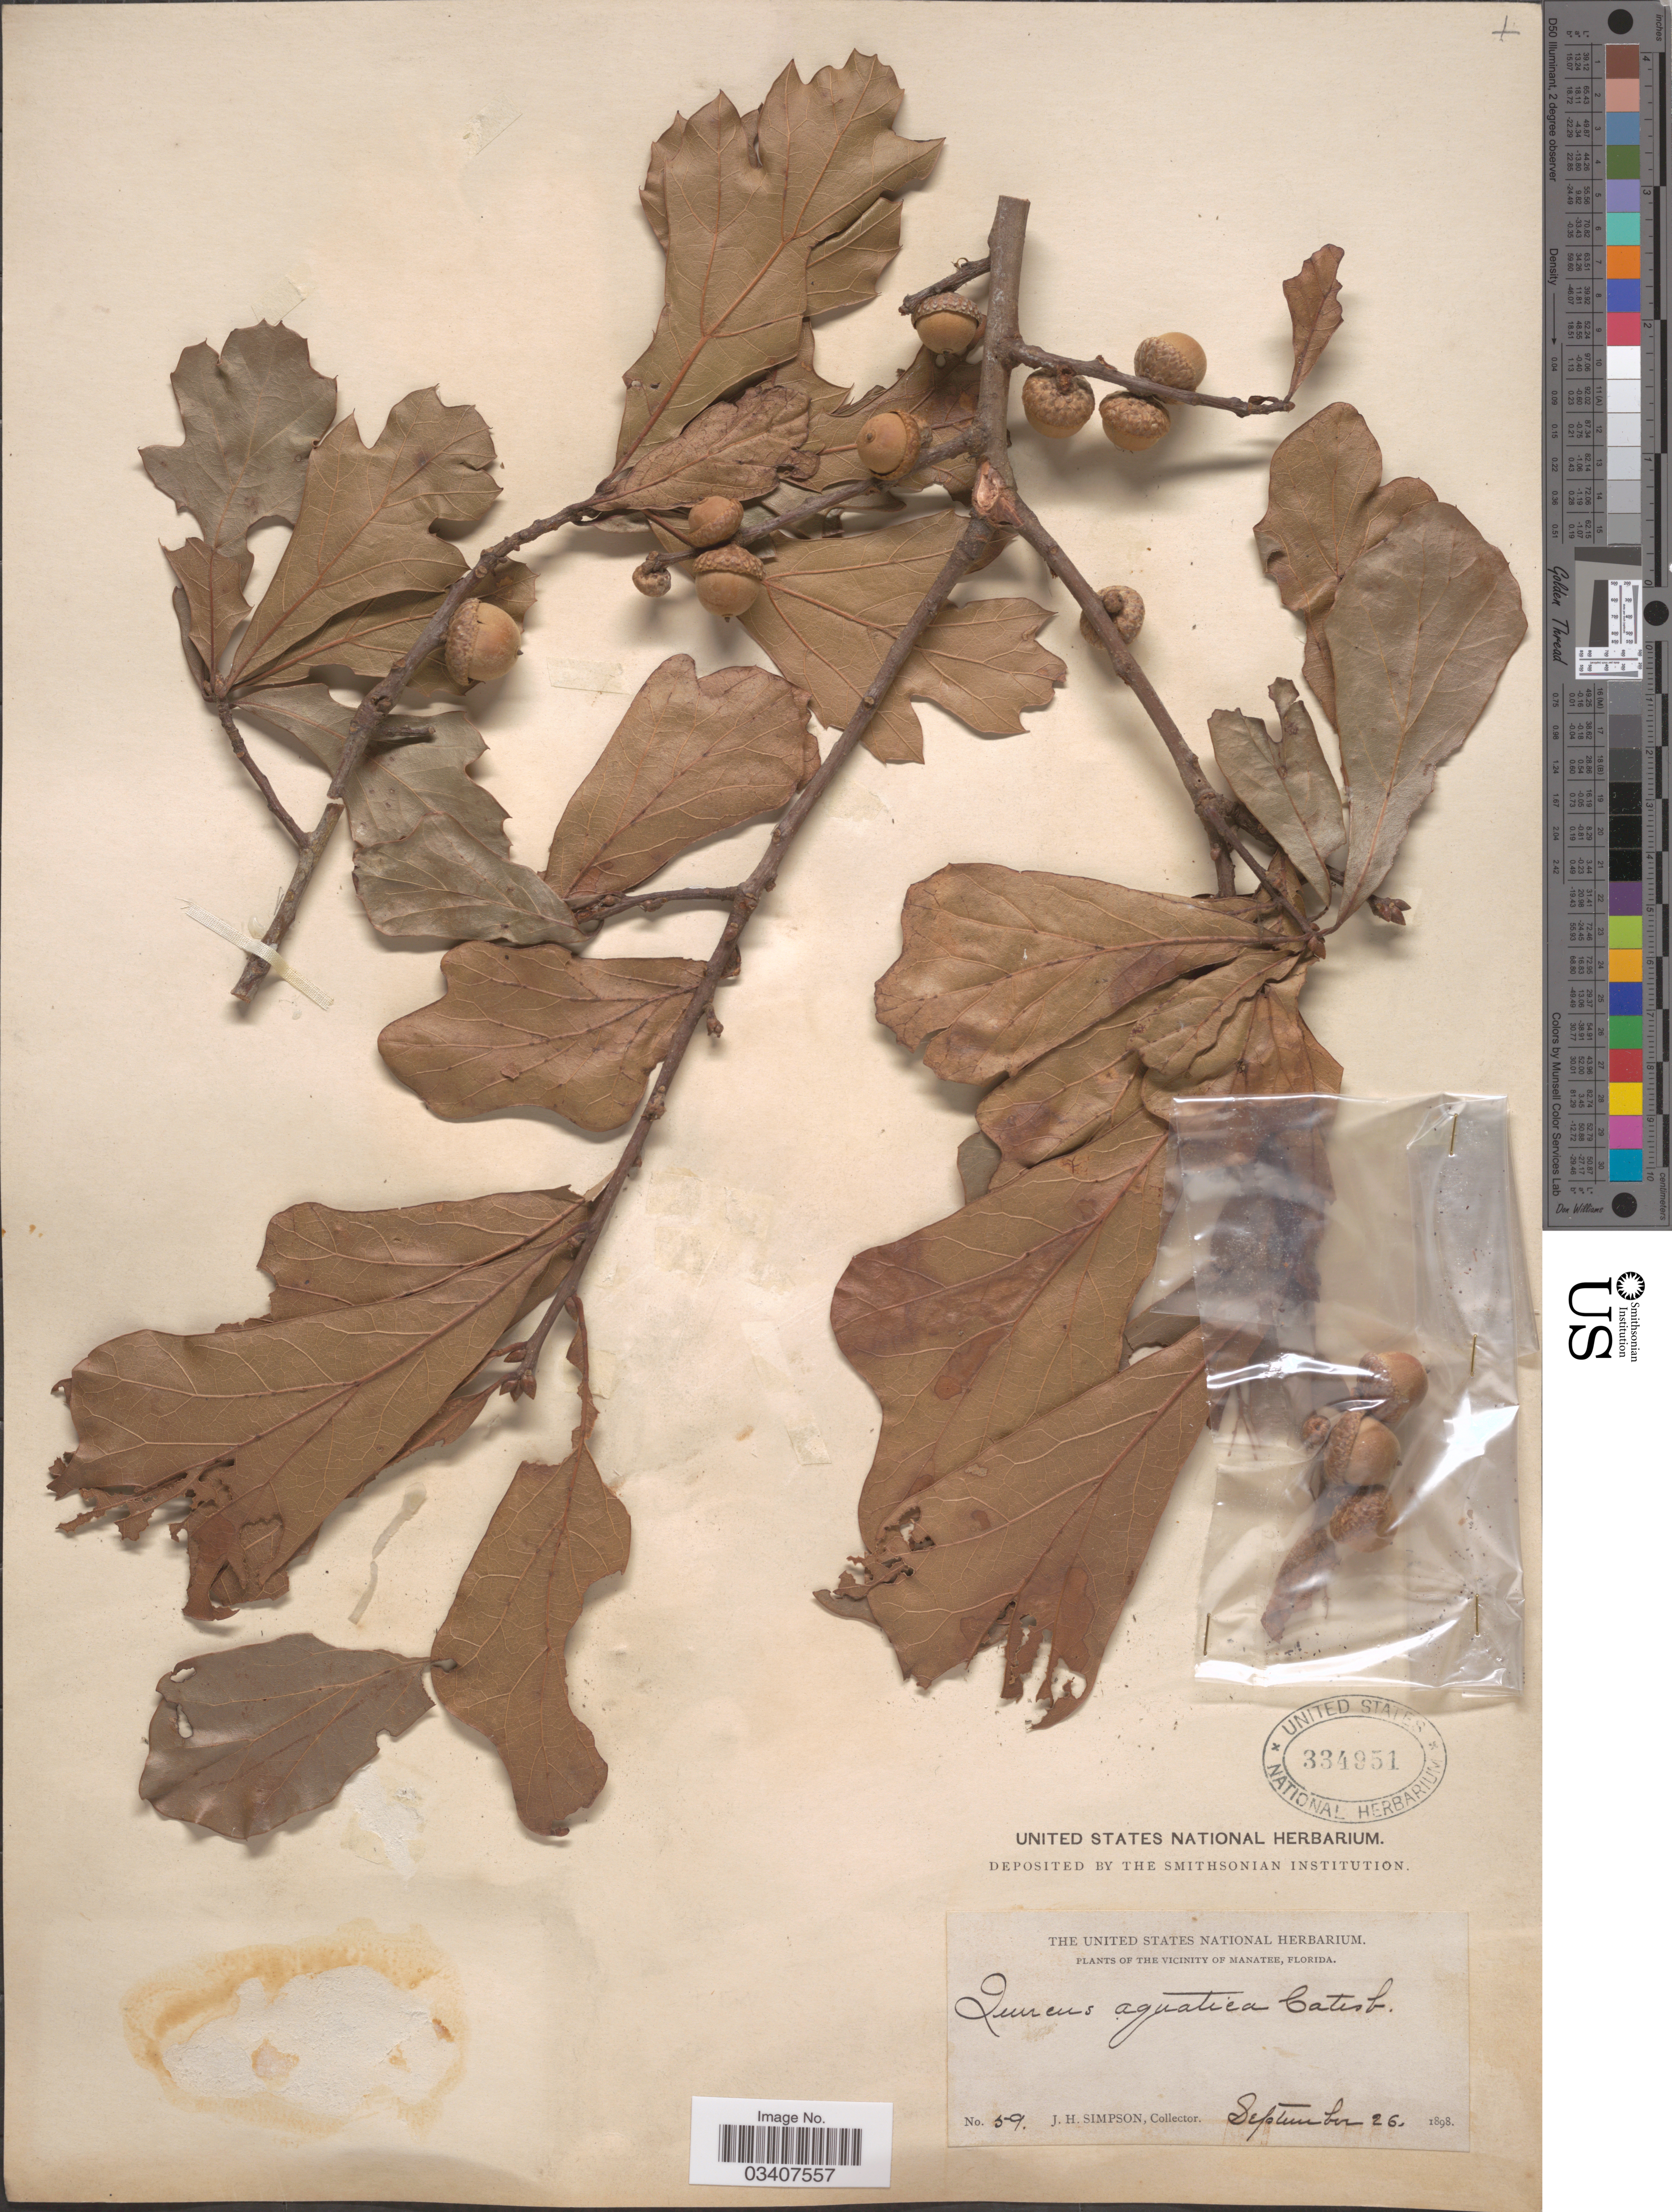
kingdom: Plantae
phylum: Tracheophyta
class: Magnoliopsida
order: Fagales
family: Fagaceae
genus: Quercus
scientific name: Quercus nigra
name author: L.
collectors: J. H. Simpson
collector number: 59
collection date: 1898-09-26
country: United States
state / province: Florida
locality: The Vicinity of Manatee.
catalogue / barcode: US 334951